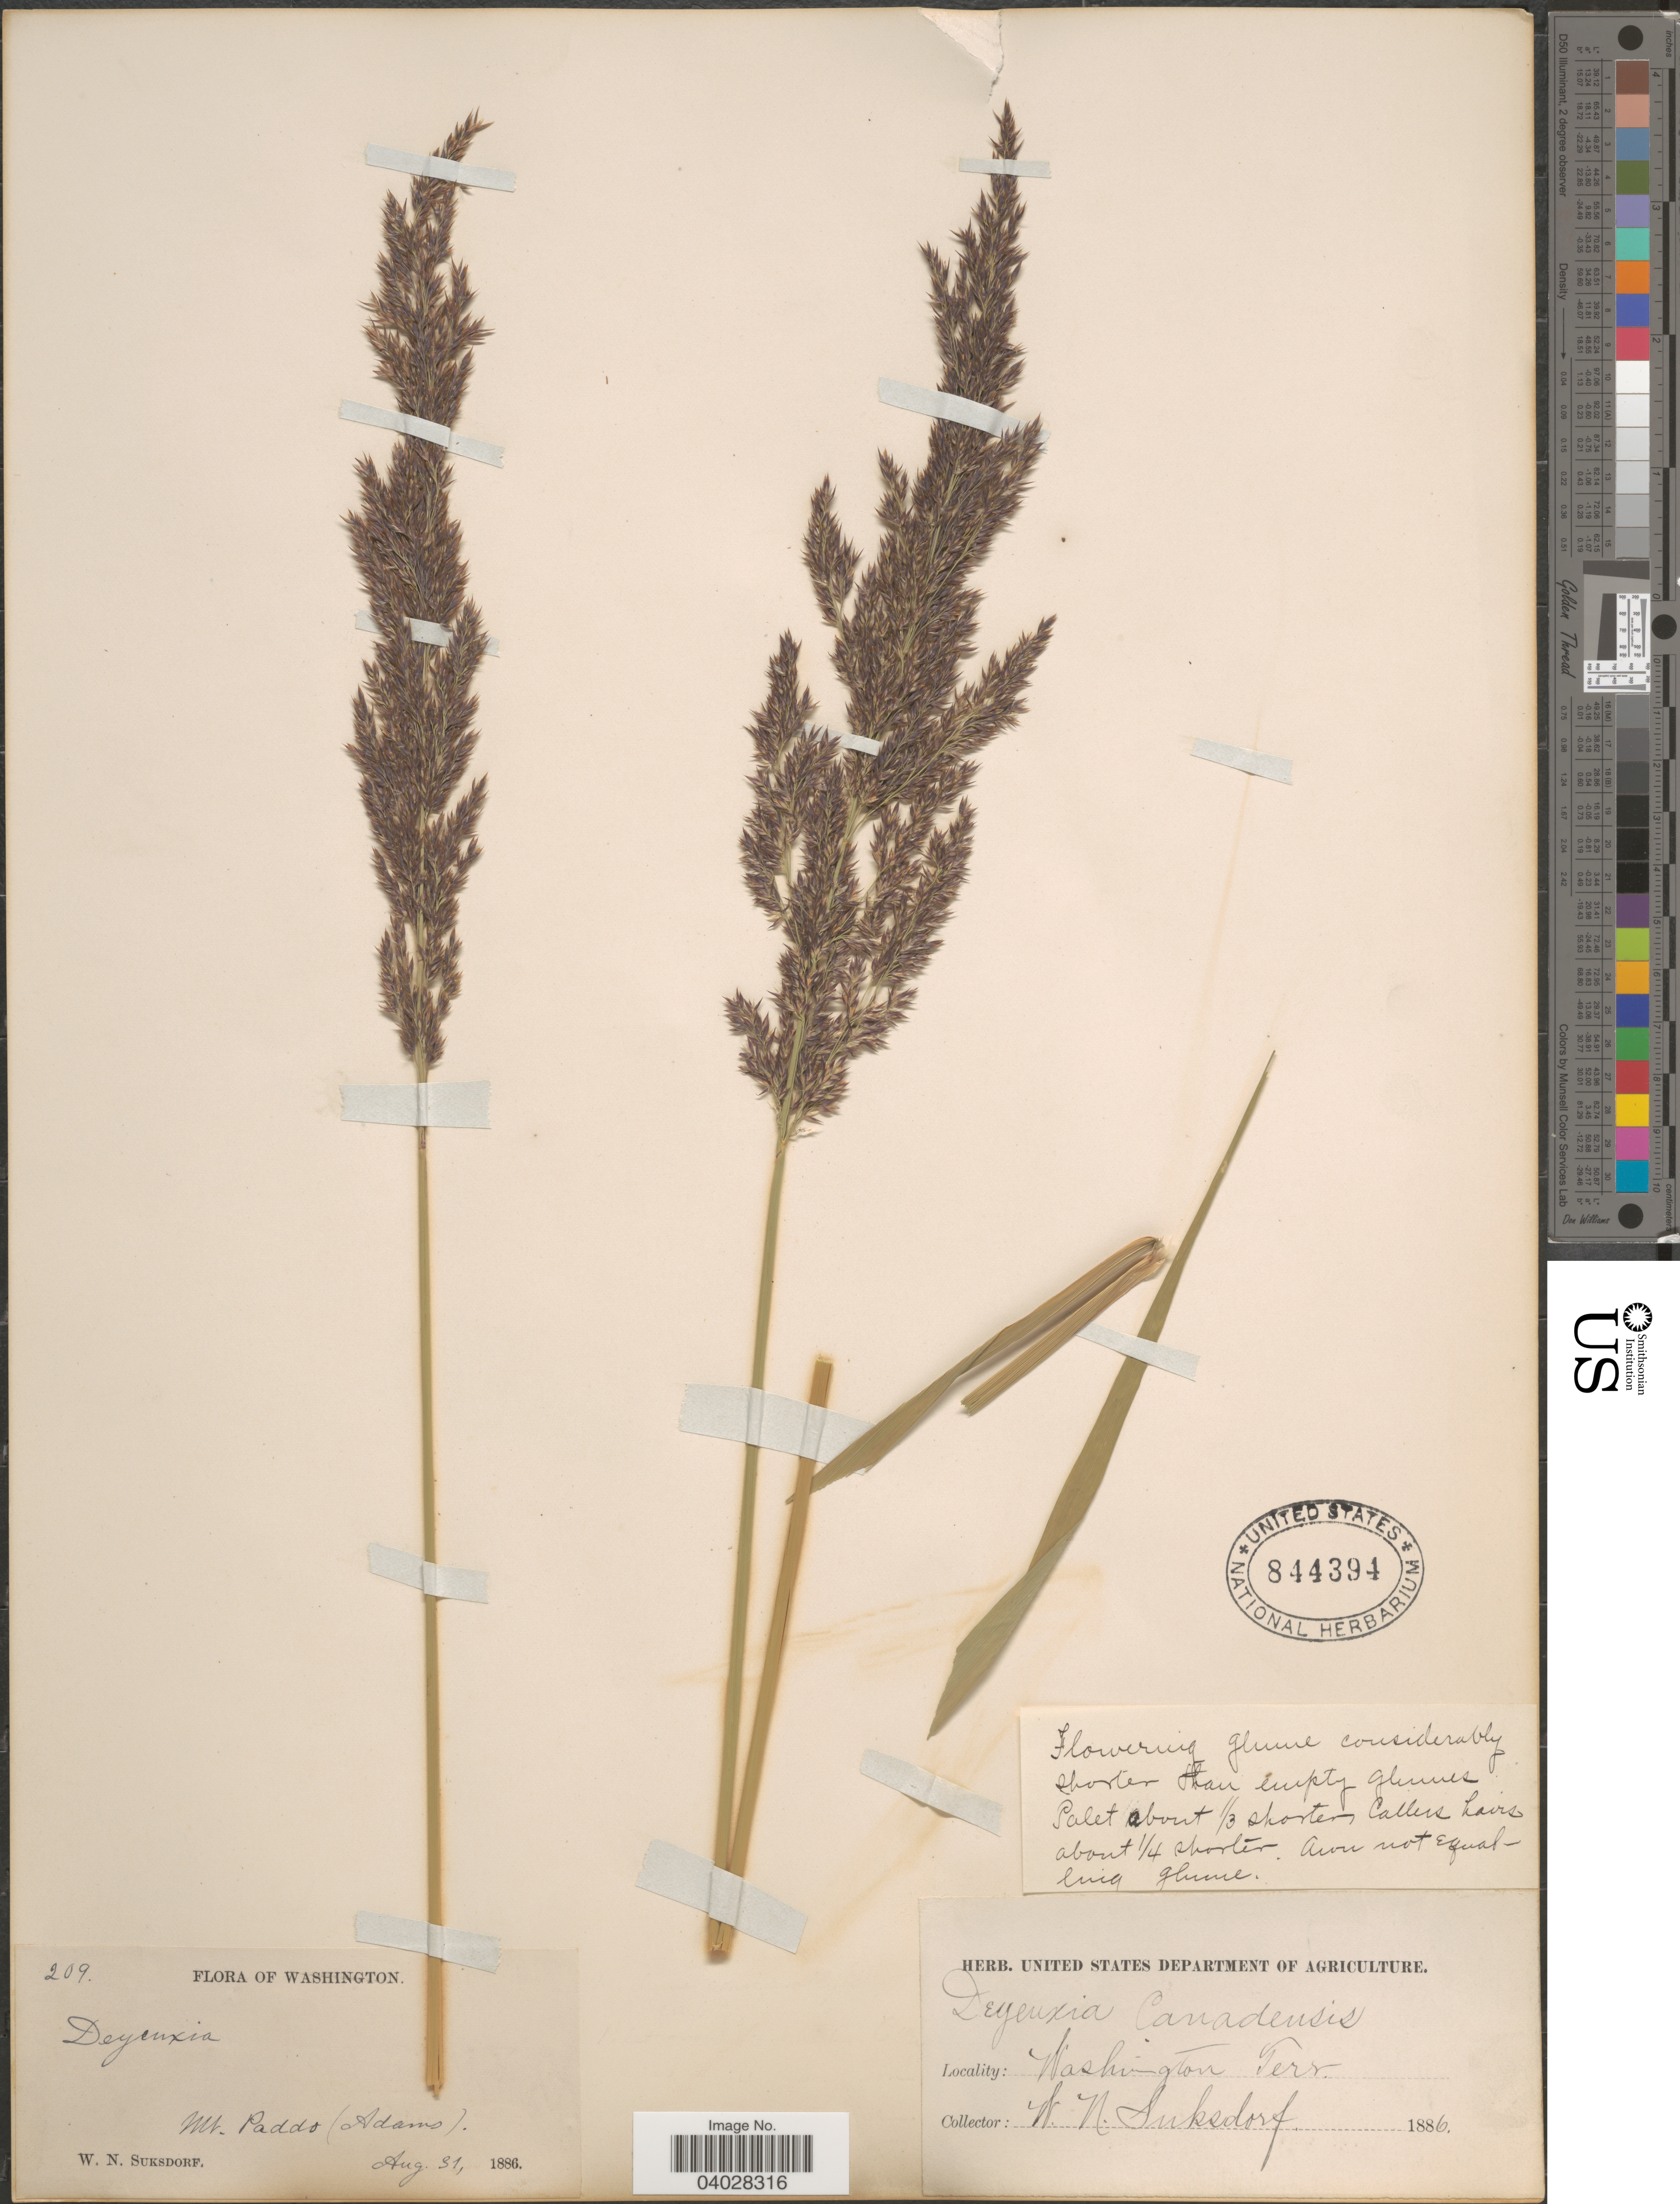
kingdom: Plantae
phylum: Tracheophyta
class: Liliopsida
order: Poales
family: Poaceae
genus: Calamagrostis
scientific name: Calamagrostis canadensis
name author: (Michx.) P. Beauv.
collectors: W. N. Suksdorf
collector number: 209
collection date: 1886-08-31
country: United States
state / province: Washington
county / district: Skamania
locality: Mt. Paddo (Adams). Washington Terr.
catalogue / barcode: US 844394